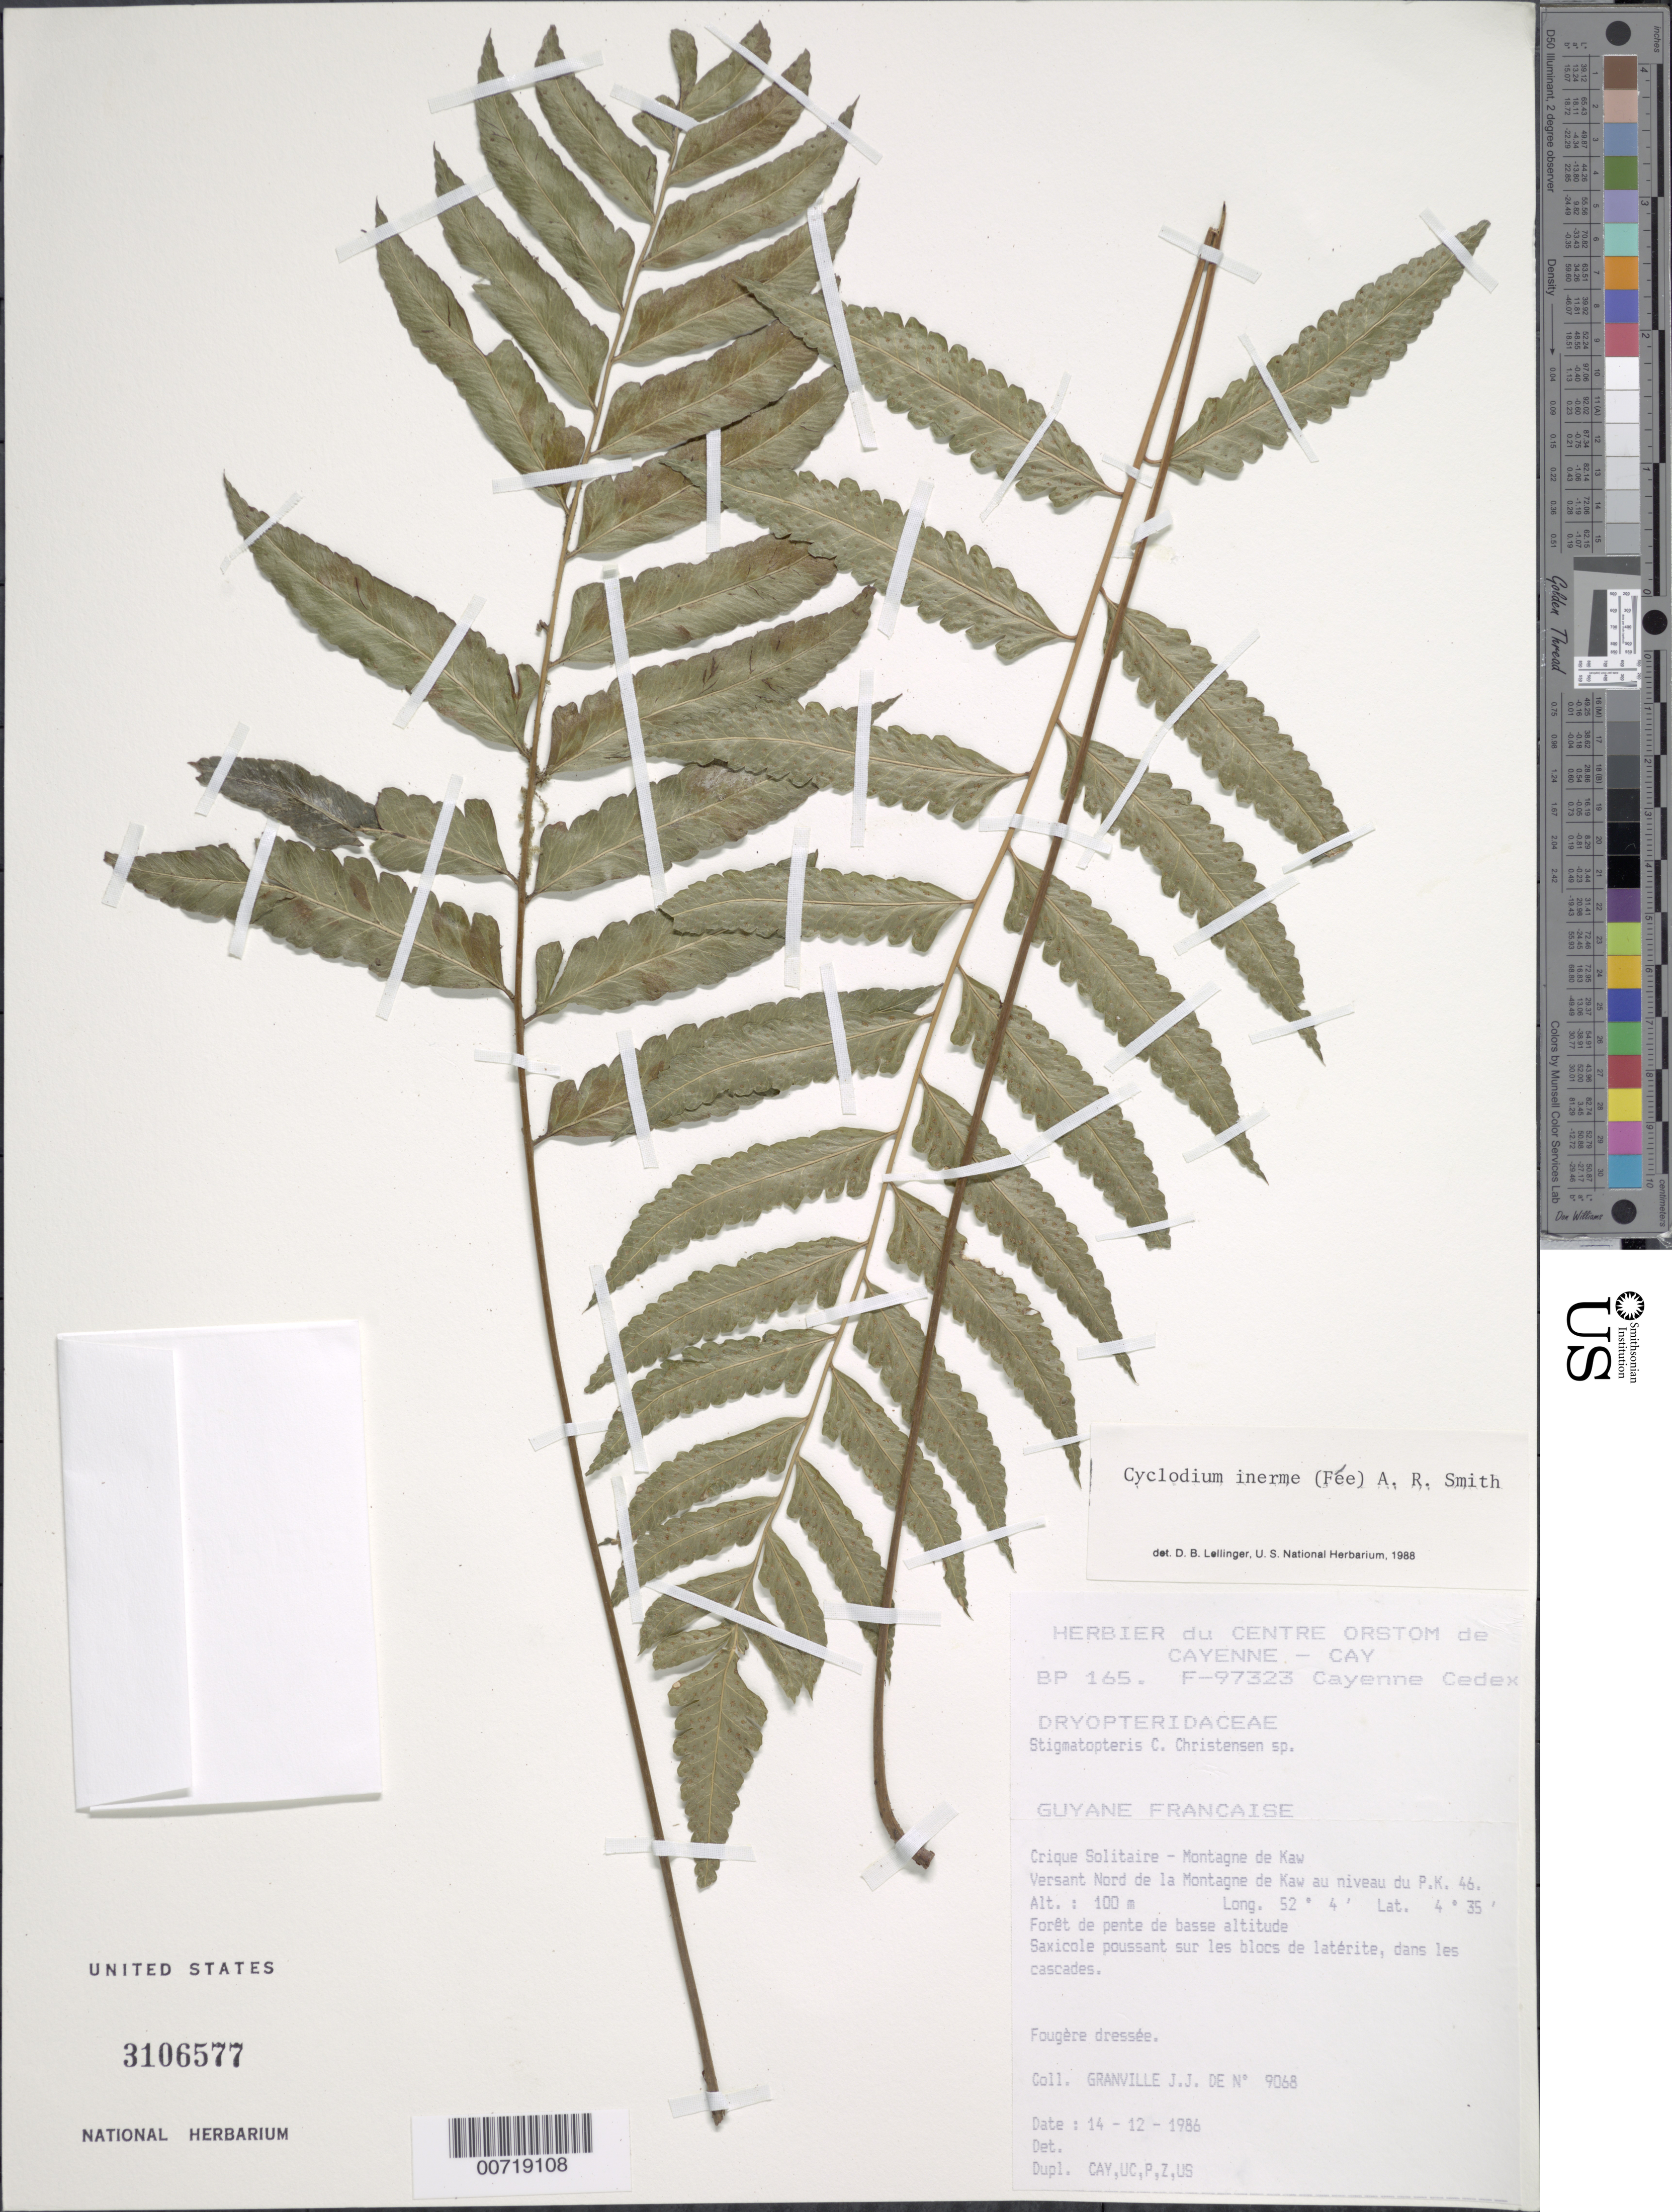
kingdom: Plantae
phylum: Tracheophyta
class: Polypodiopsida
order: Polypodiales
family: Dryopteridaceae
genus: Cyclodium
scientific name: Cyclodium inerme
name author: (Fée) A.R. Sm.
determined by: Lellinger, David B., (BOT), Smithsonian Institution - National Museum of Natural History (UNITED STATES)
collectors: J.-J. de Granville et al.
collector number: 9068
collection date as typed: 14-Dec-86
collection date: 1986-12-14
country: French Guiana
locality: Crique Solitaire, Montagne de Kaw, route de Kaw, PK 46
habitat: Low slope forest; poussant sur les blocs de latrite, dans les cascades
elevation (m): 100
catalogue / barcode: US 3106577